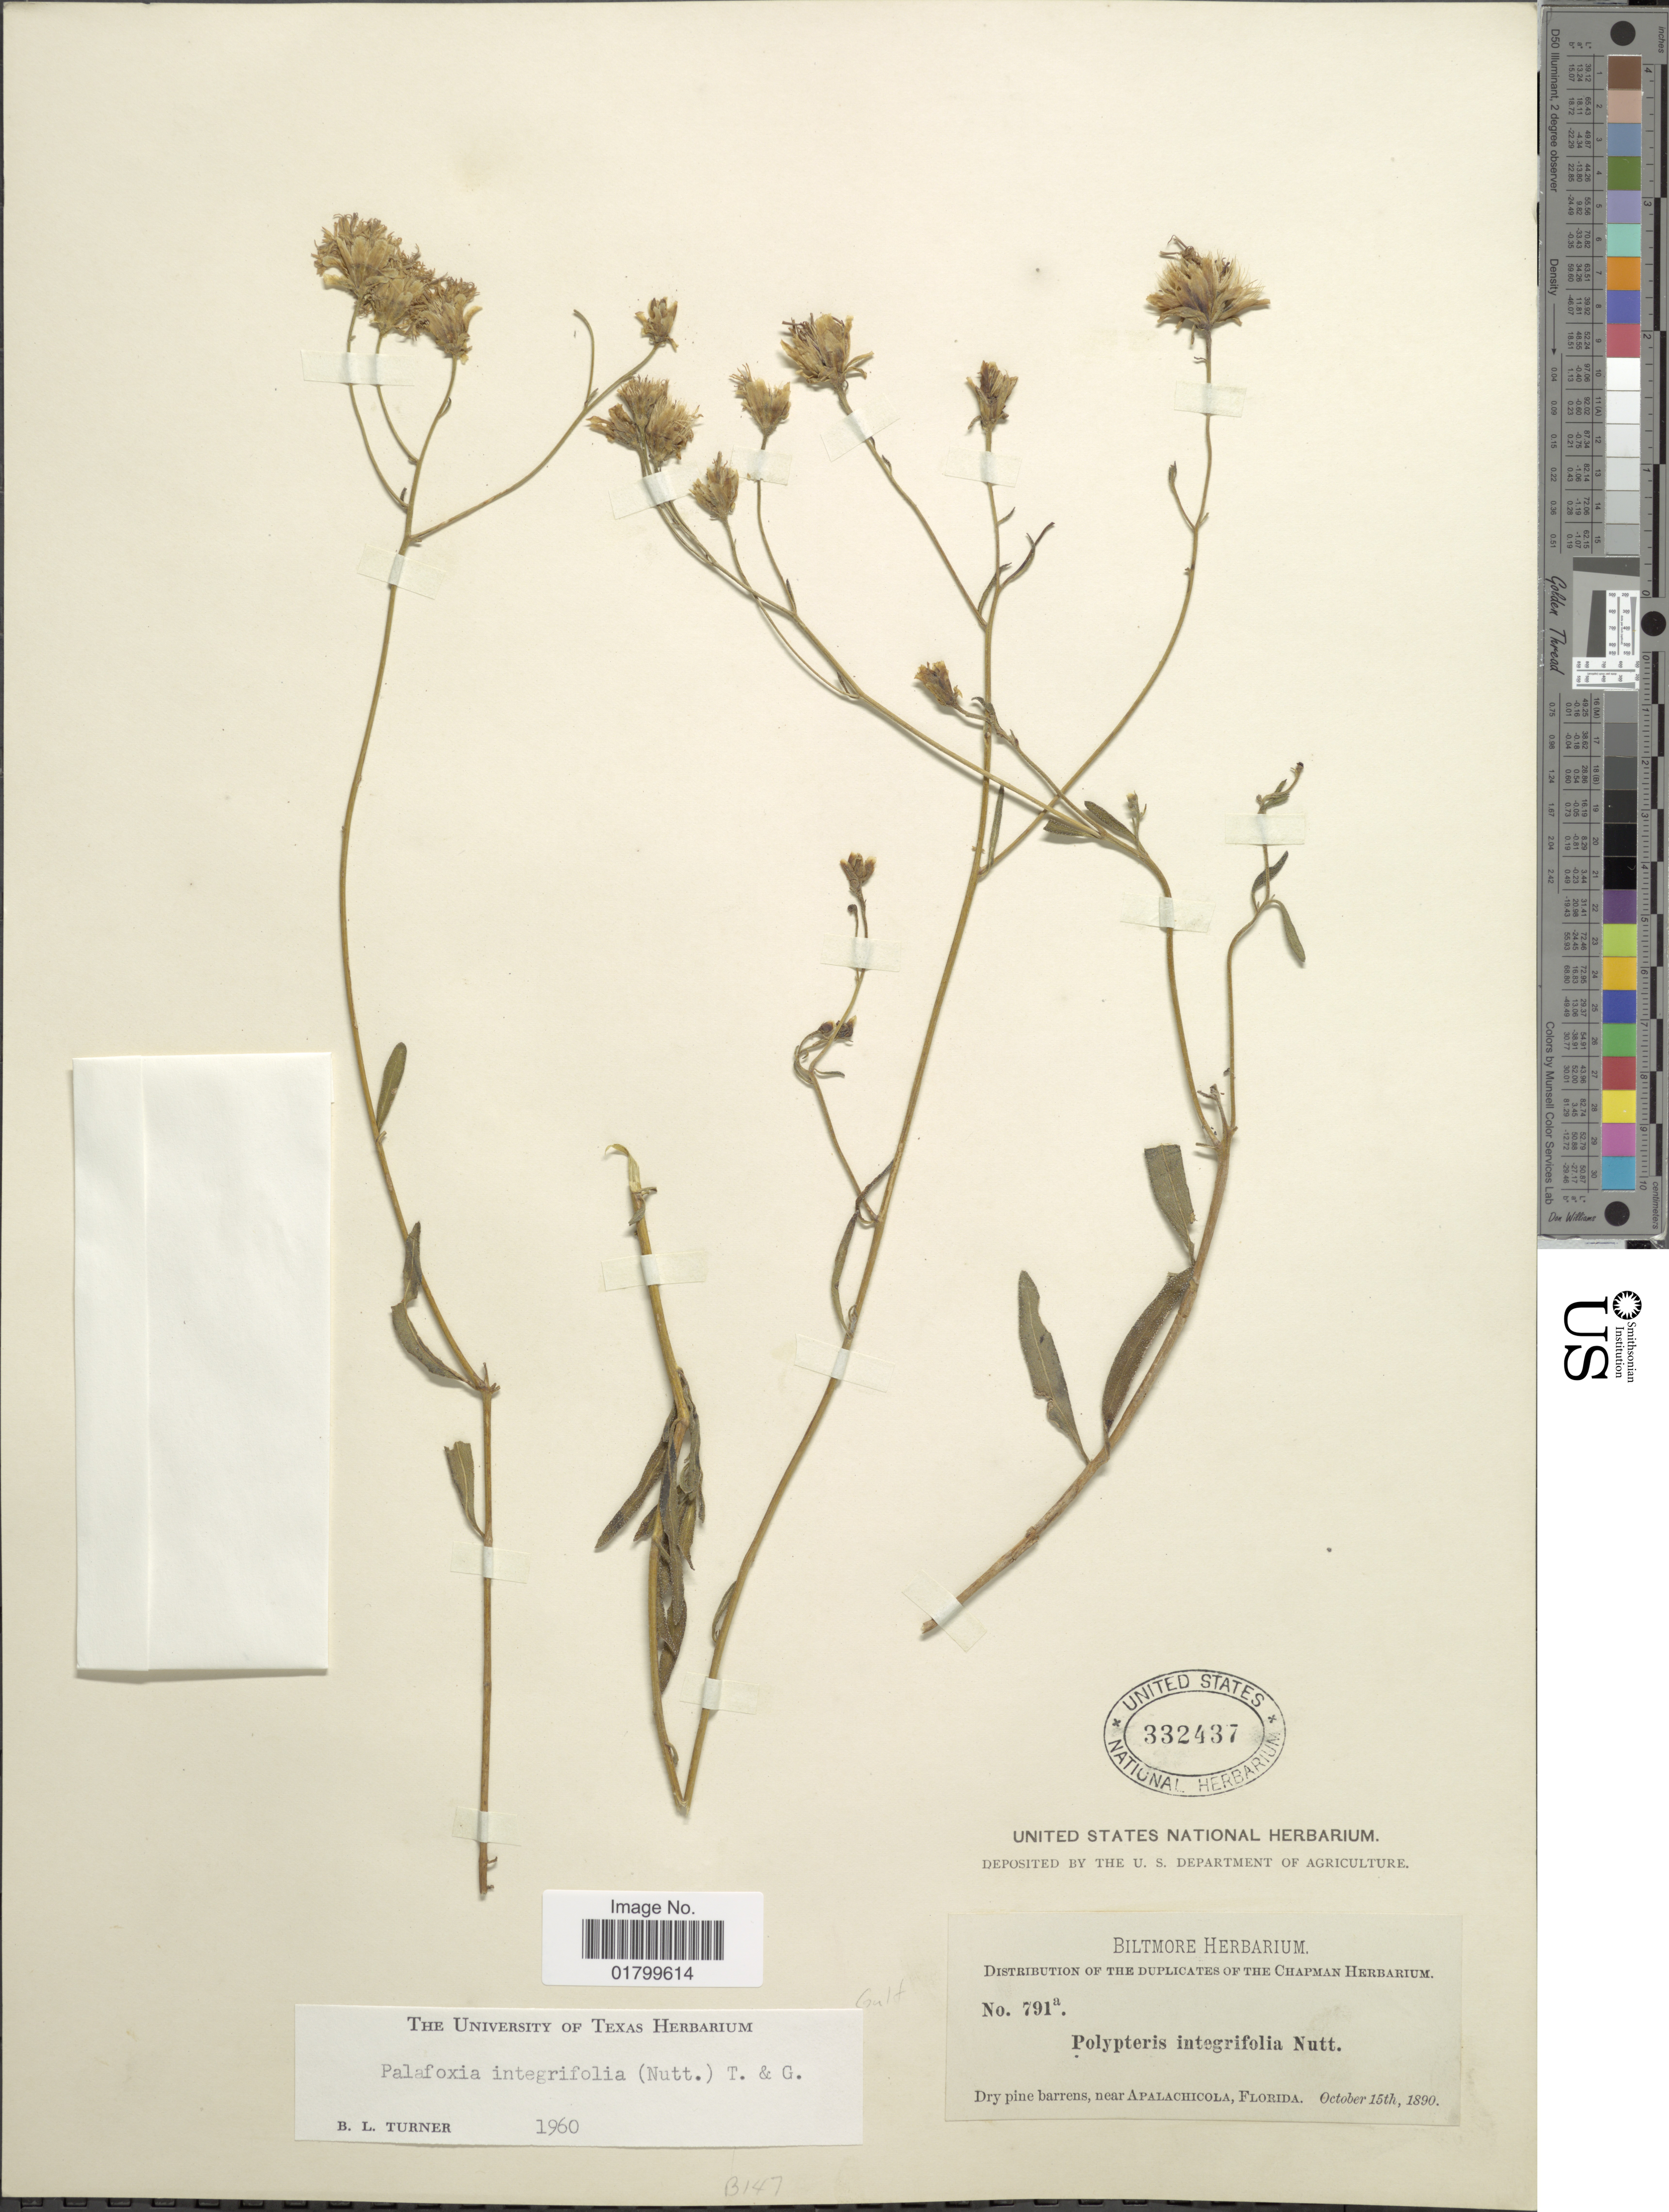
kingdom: Plantae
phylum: Tracheophyta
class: Magnoliopsida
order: Asterales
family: Asteraceae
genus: Palafoxia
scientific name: Palafoxia integrifolia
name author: (Nutt.) Torr. & A. Gray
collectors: ex herb. Biltmore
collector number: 791a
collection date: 1890-10-15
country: United States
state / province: Texas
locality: Dry pine barrens, near Apalacha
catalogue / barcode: US 332437